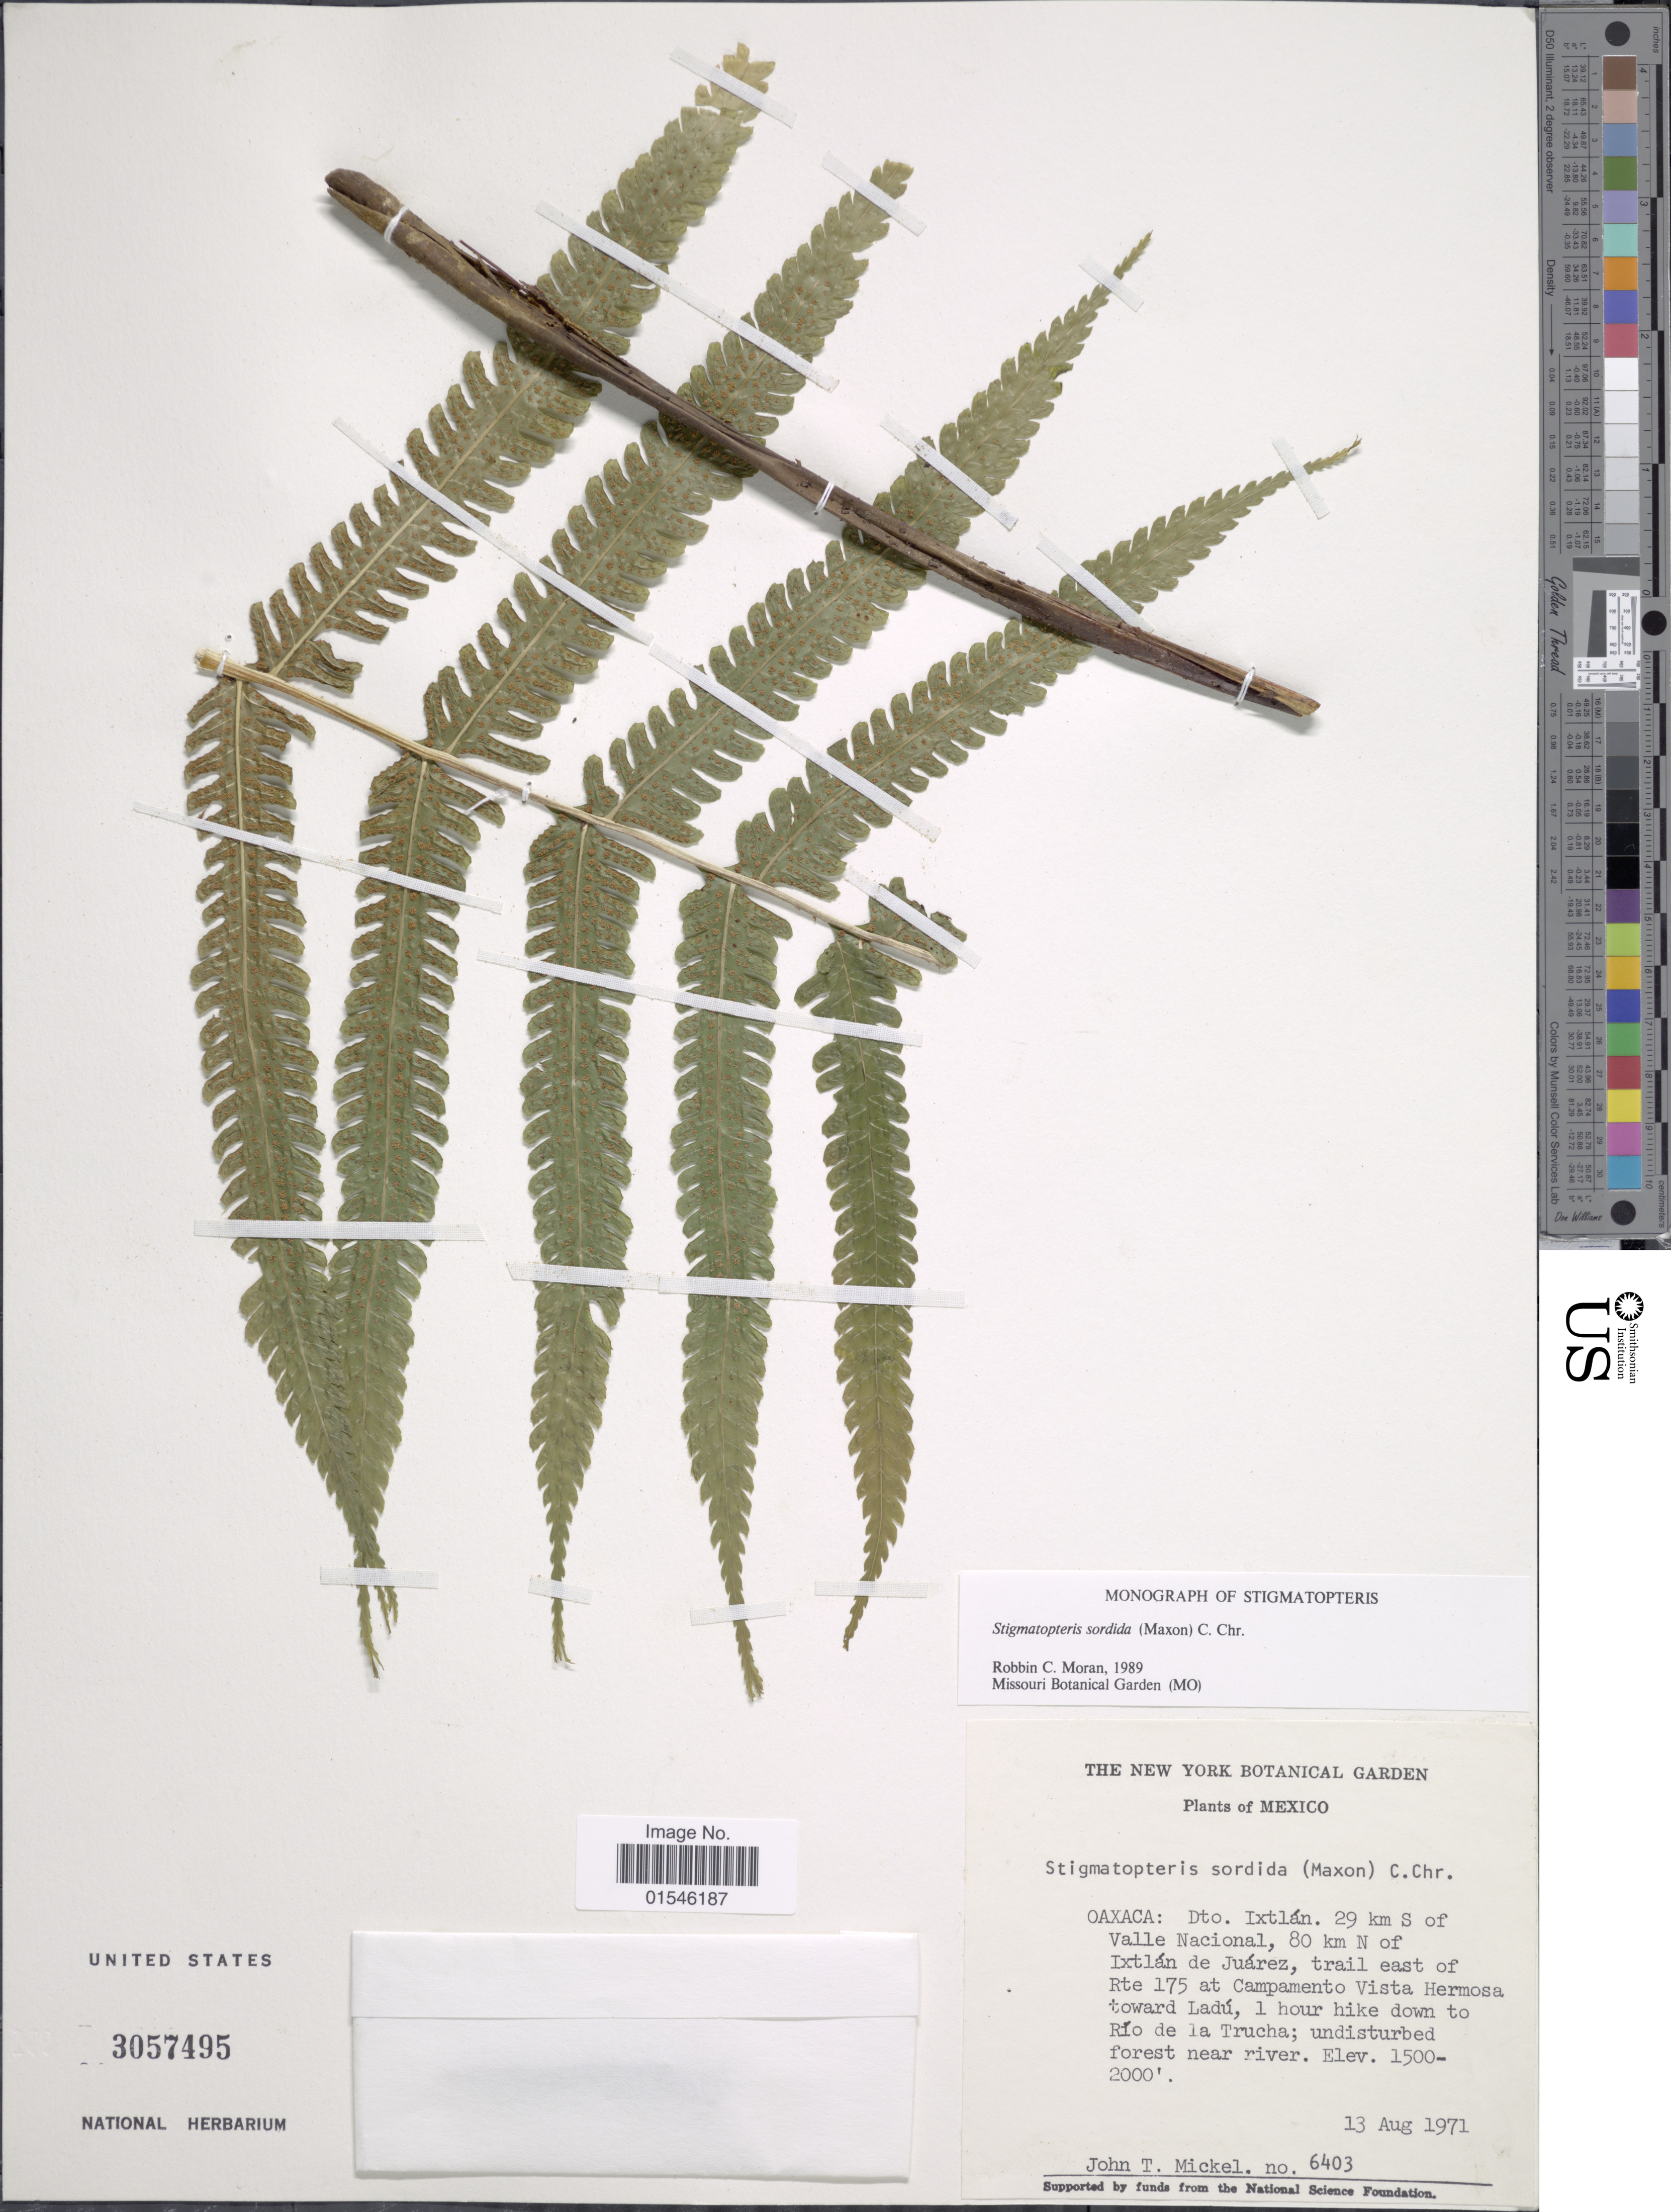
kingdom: Plantae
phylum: Tracheophyta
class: Polypodiopsida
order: Polypodiales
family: Dryopteridaceae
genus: Stigmatopteris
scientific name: Stigmatopteris sordida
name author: (Maxon) C. Chr.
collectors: J. T. Mickel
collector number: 6403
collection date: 1971-08-13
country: Mexico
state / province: Oaxaca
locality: Dto Ixtlán. 29 km S of Valle Nacional, 80 km N of Ixtlán de Juárez, trail east of Rte 175 at Campamento Vista Hermosa toward Ladú, 1 hour hike down to Río de la Trucha; undisturbed forest near river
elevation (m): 1500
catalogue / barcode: US 3057495